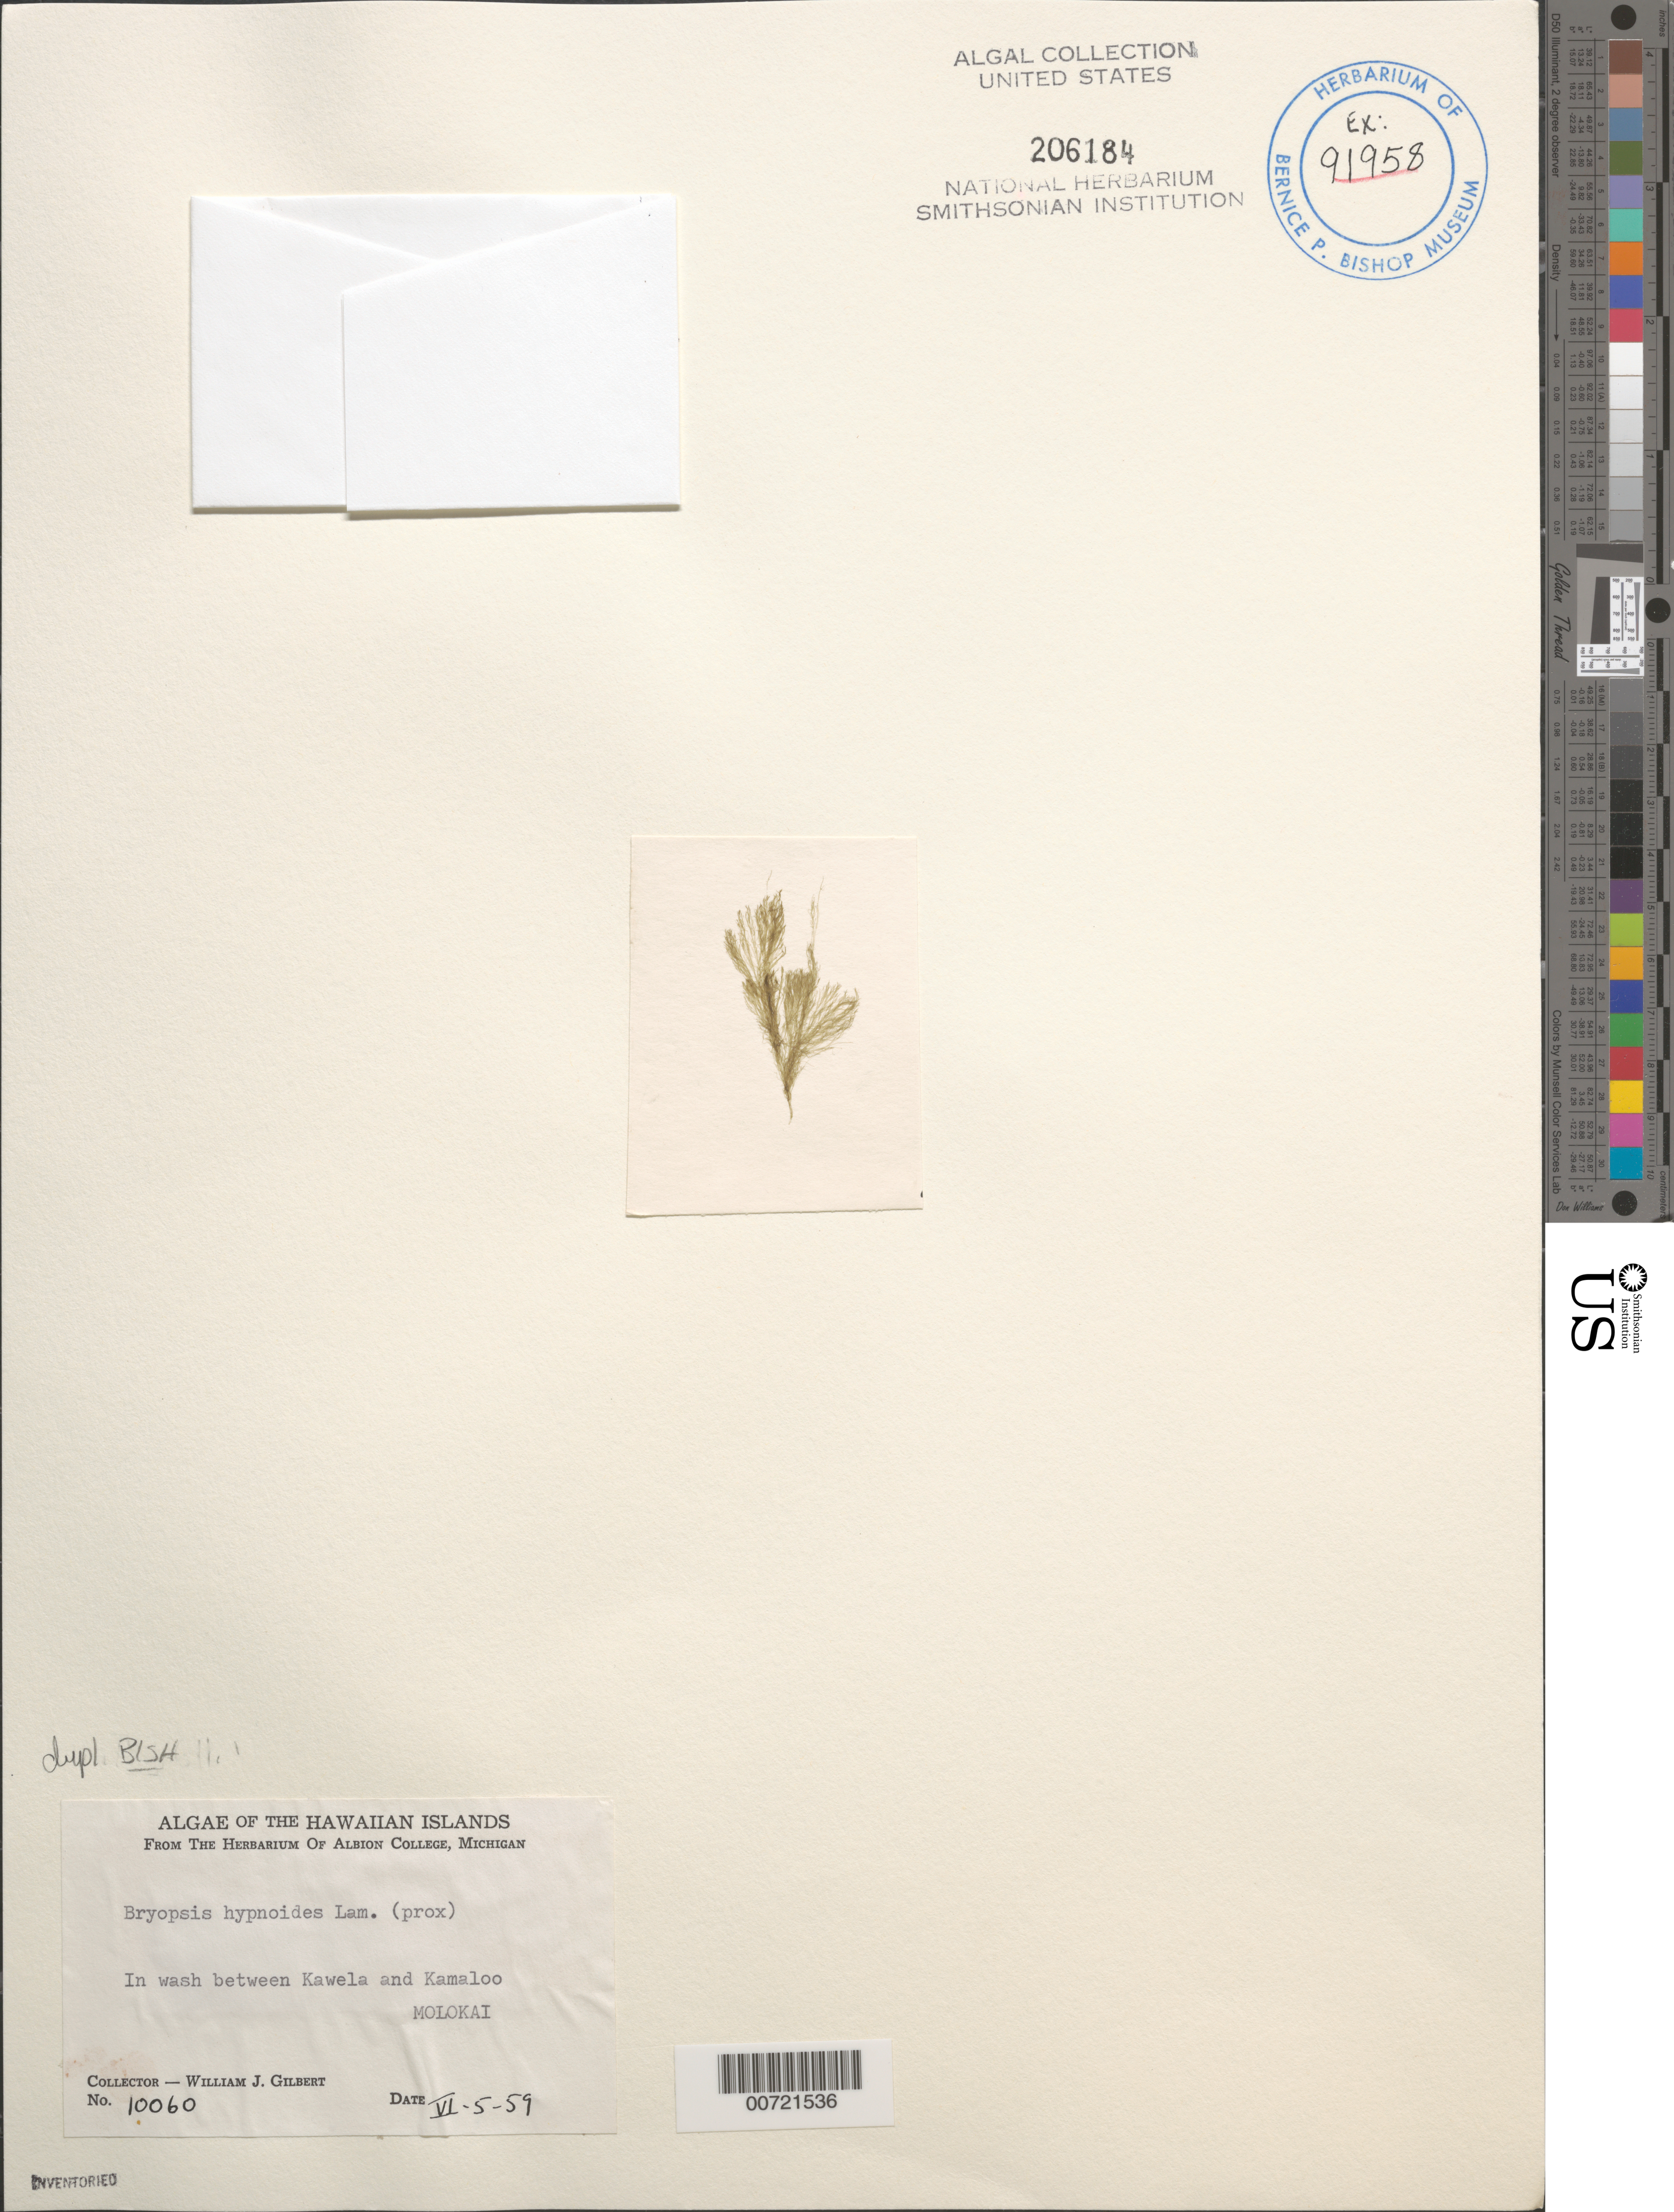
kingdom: Plantae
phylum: Chlorophyta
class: Ulvophyceae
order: Bryopsidales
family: Bryopsidaceae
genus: Bryopsis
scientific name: Bryopsis hypnoides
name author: J.V.Lamouroux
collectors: W. J. Gilbert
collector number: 10060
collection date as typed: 05 Jun 1959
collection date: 1959-06-05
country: United States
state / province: Hawaii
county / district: Maui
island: Moloka'i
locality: Wash between Kawela and Kamaloo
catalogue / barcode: US 206184